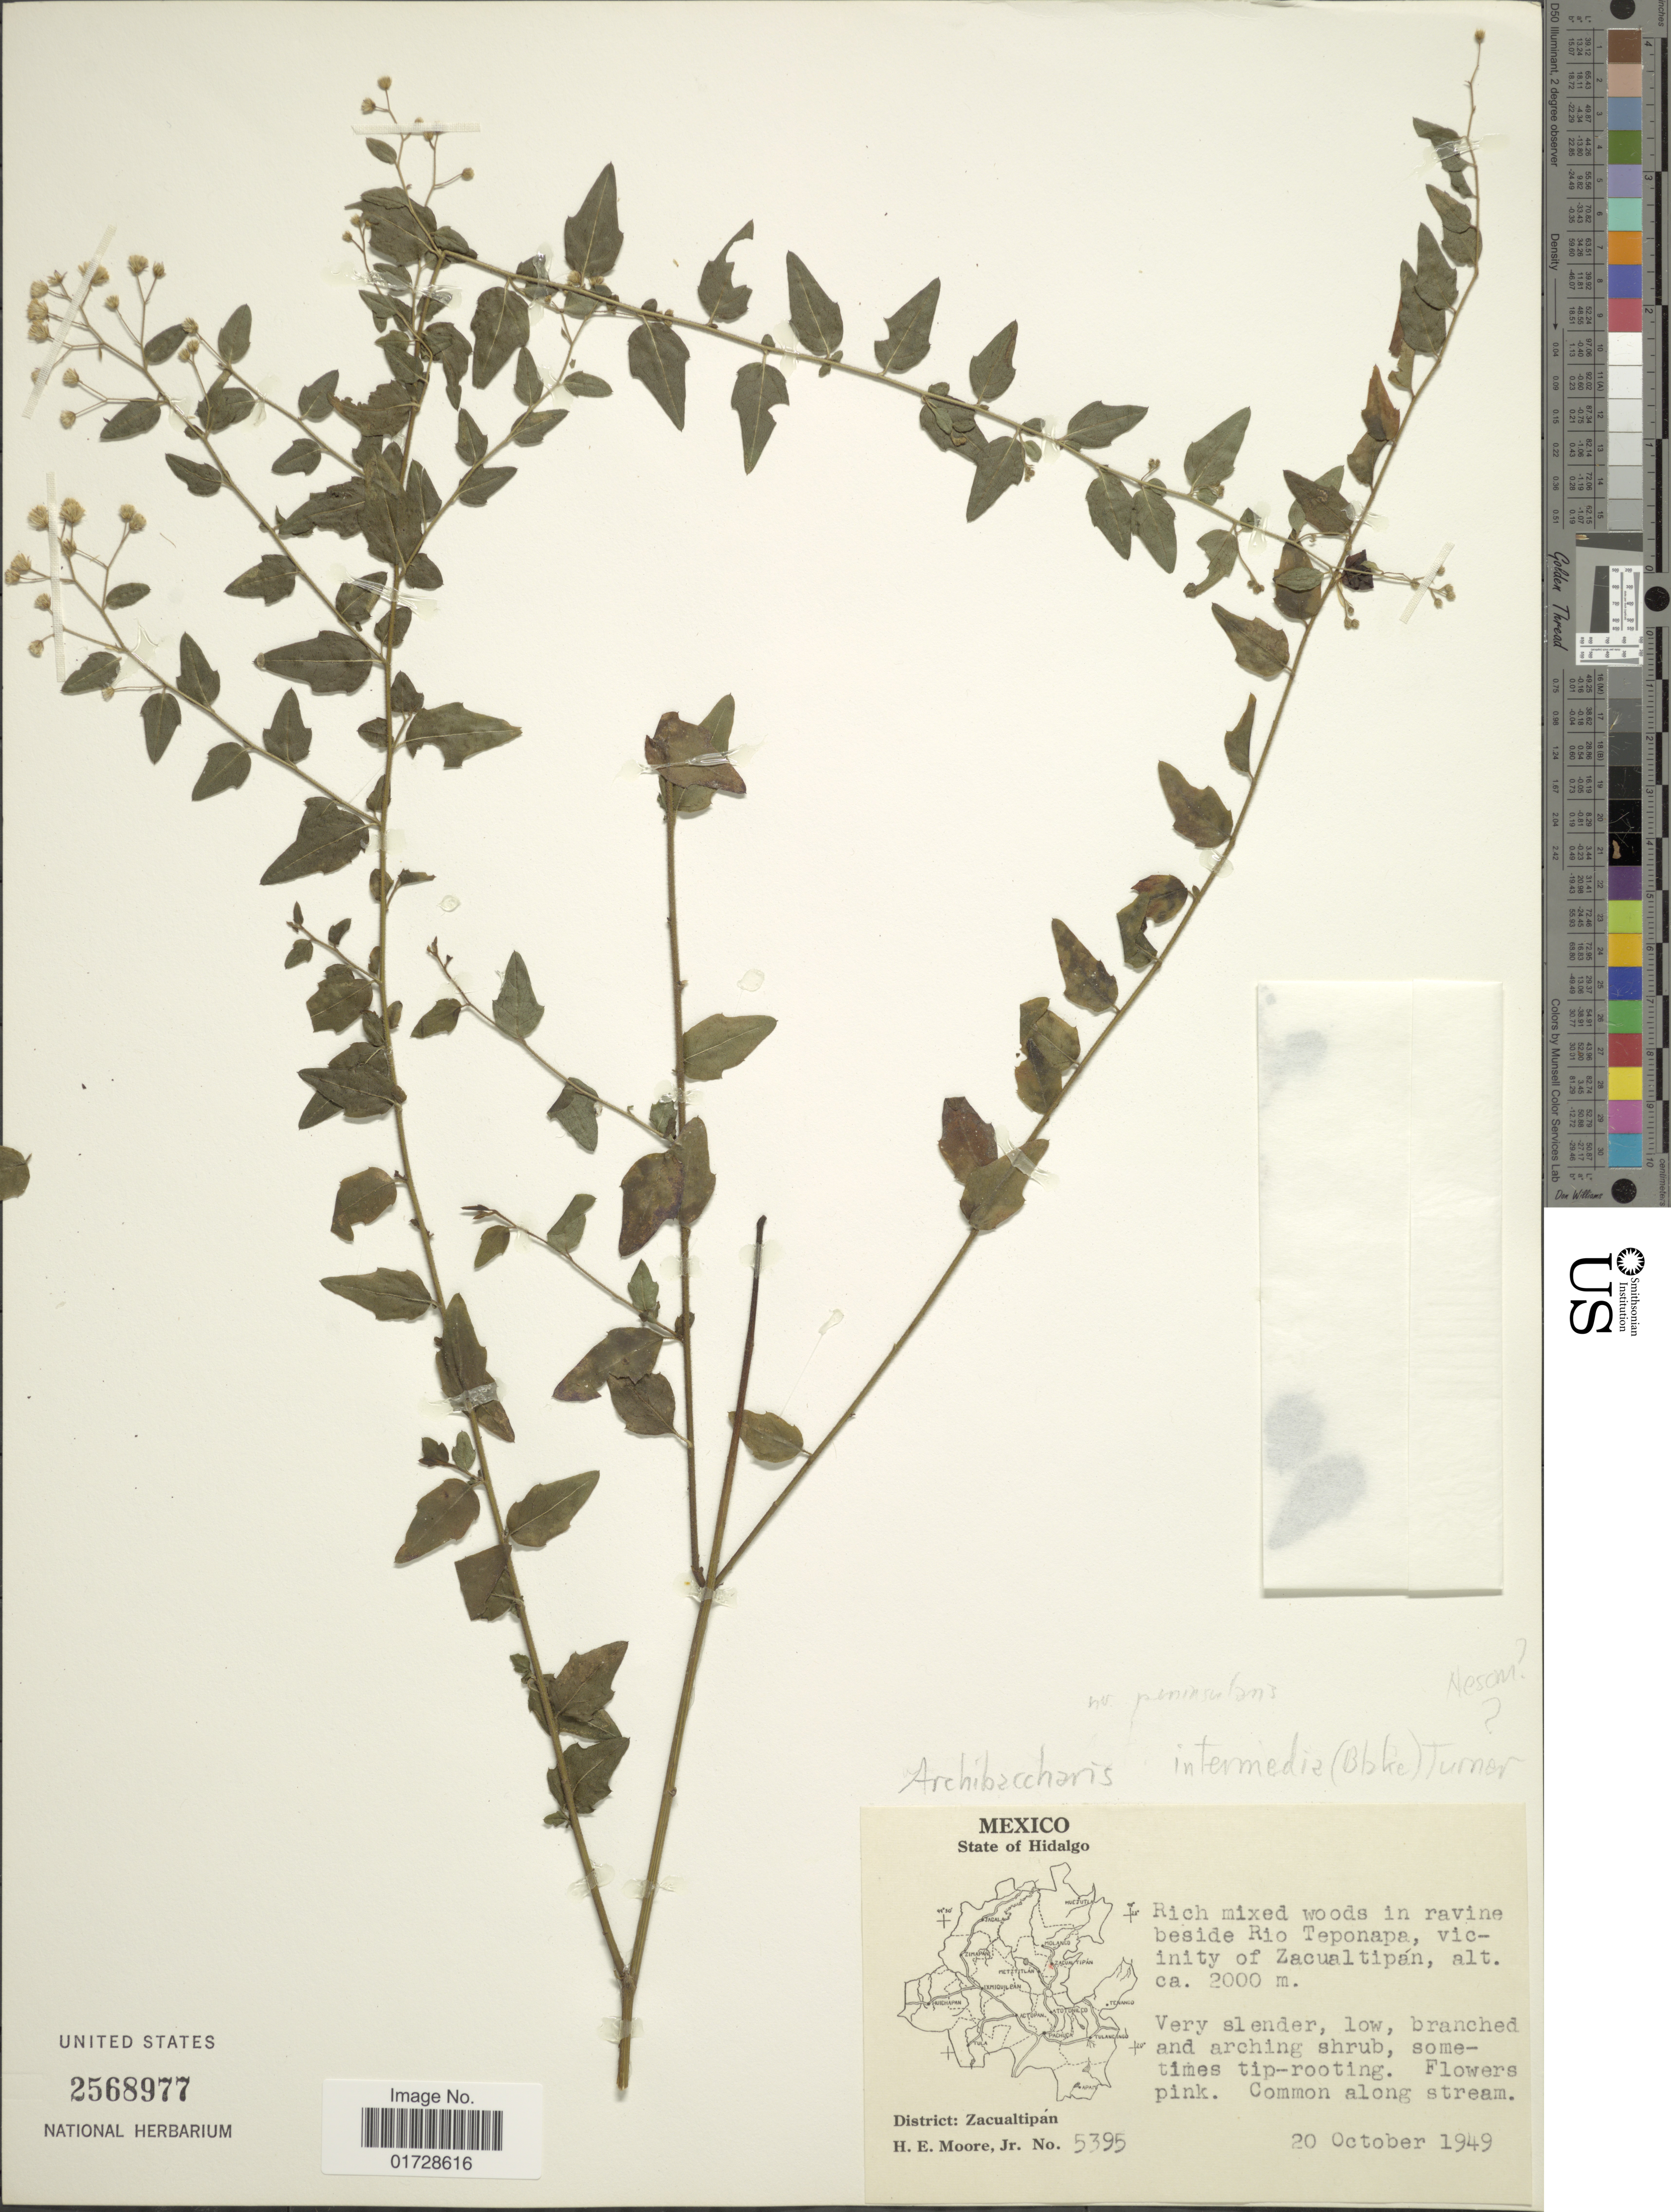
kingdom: Plantae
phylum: Tracheophyta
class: Magnoliopsida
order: Asterales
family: Asteraceae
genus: Archibaccharis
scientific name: Archibaccharis intermedia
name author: (S.F. Blake) B.L. Turner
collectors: H. Moore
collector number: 5395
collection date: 1949-10-20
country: Mexico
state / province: Hidalgo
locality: Beside Rio Teponapa, vicinity of Zacualtipan, District Zacualtipan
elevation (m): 2000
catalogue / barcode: US 2568977